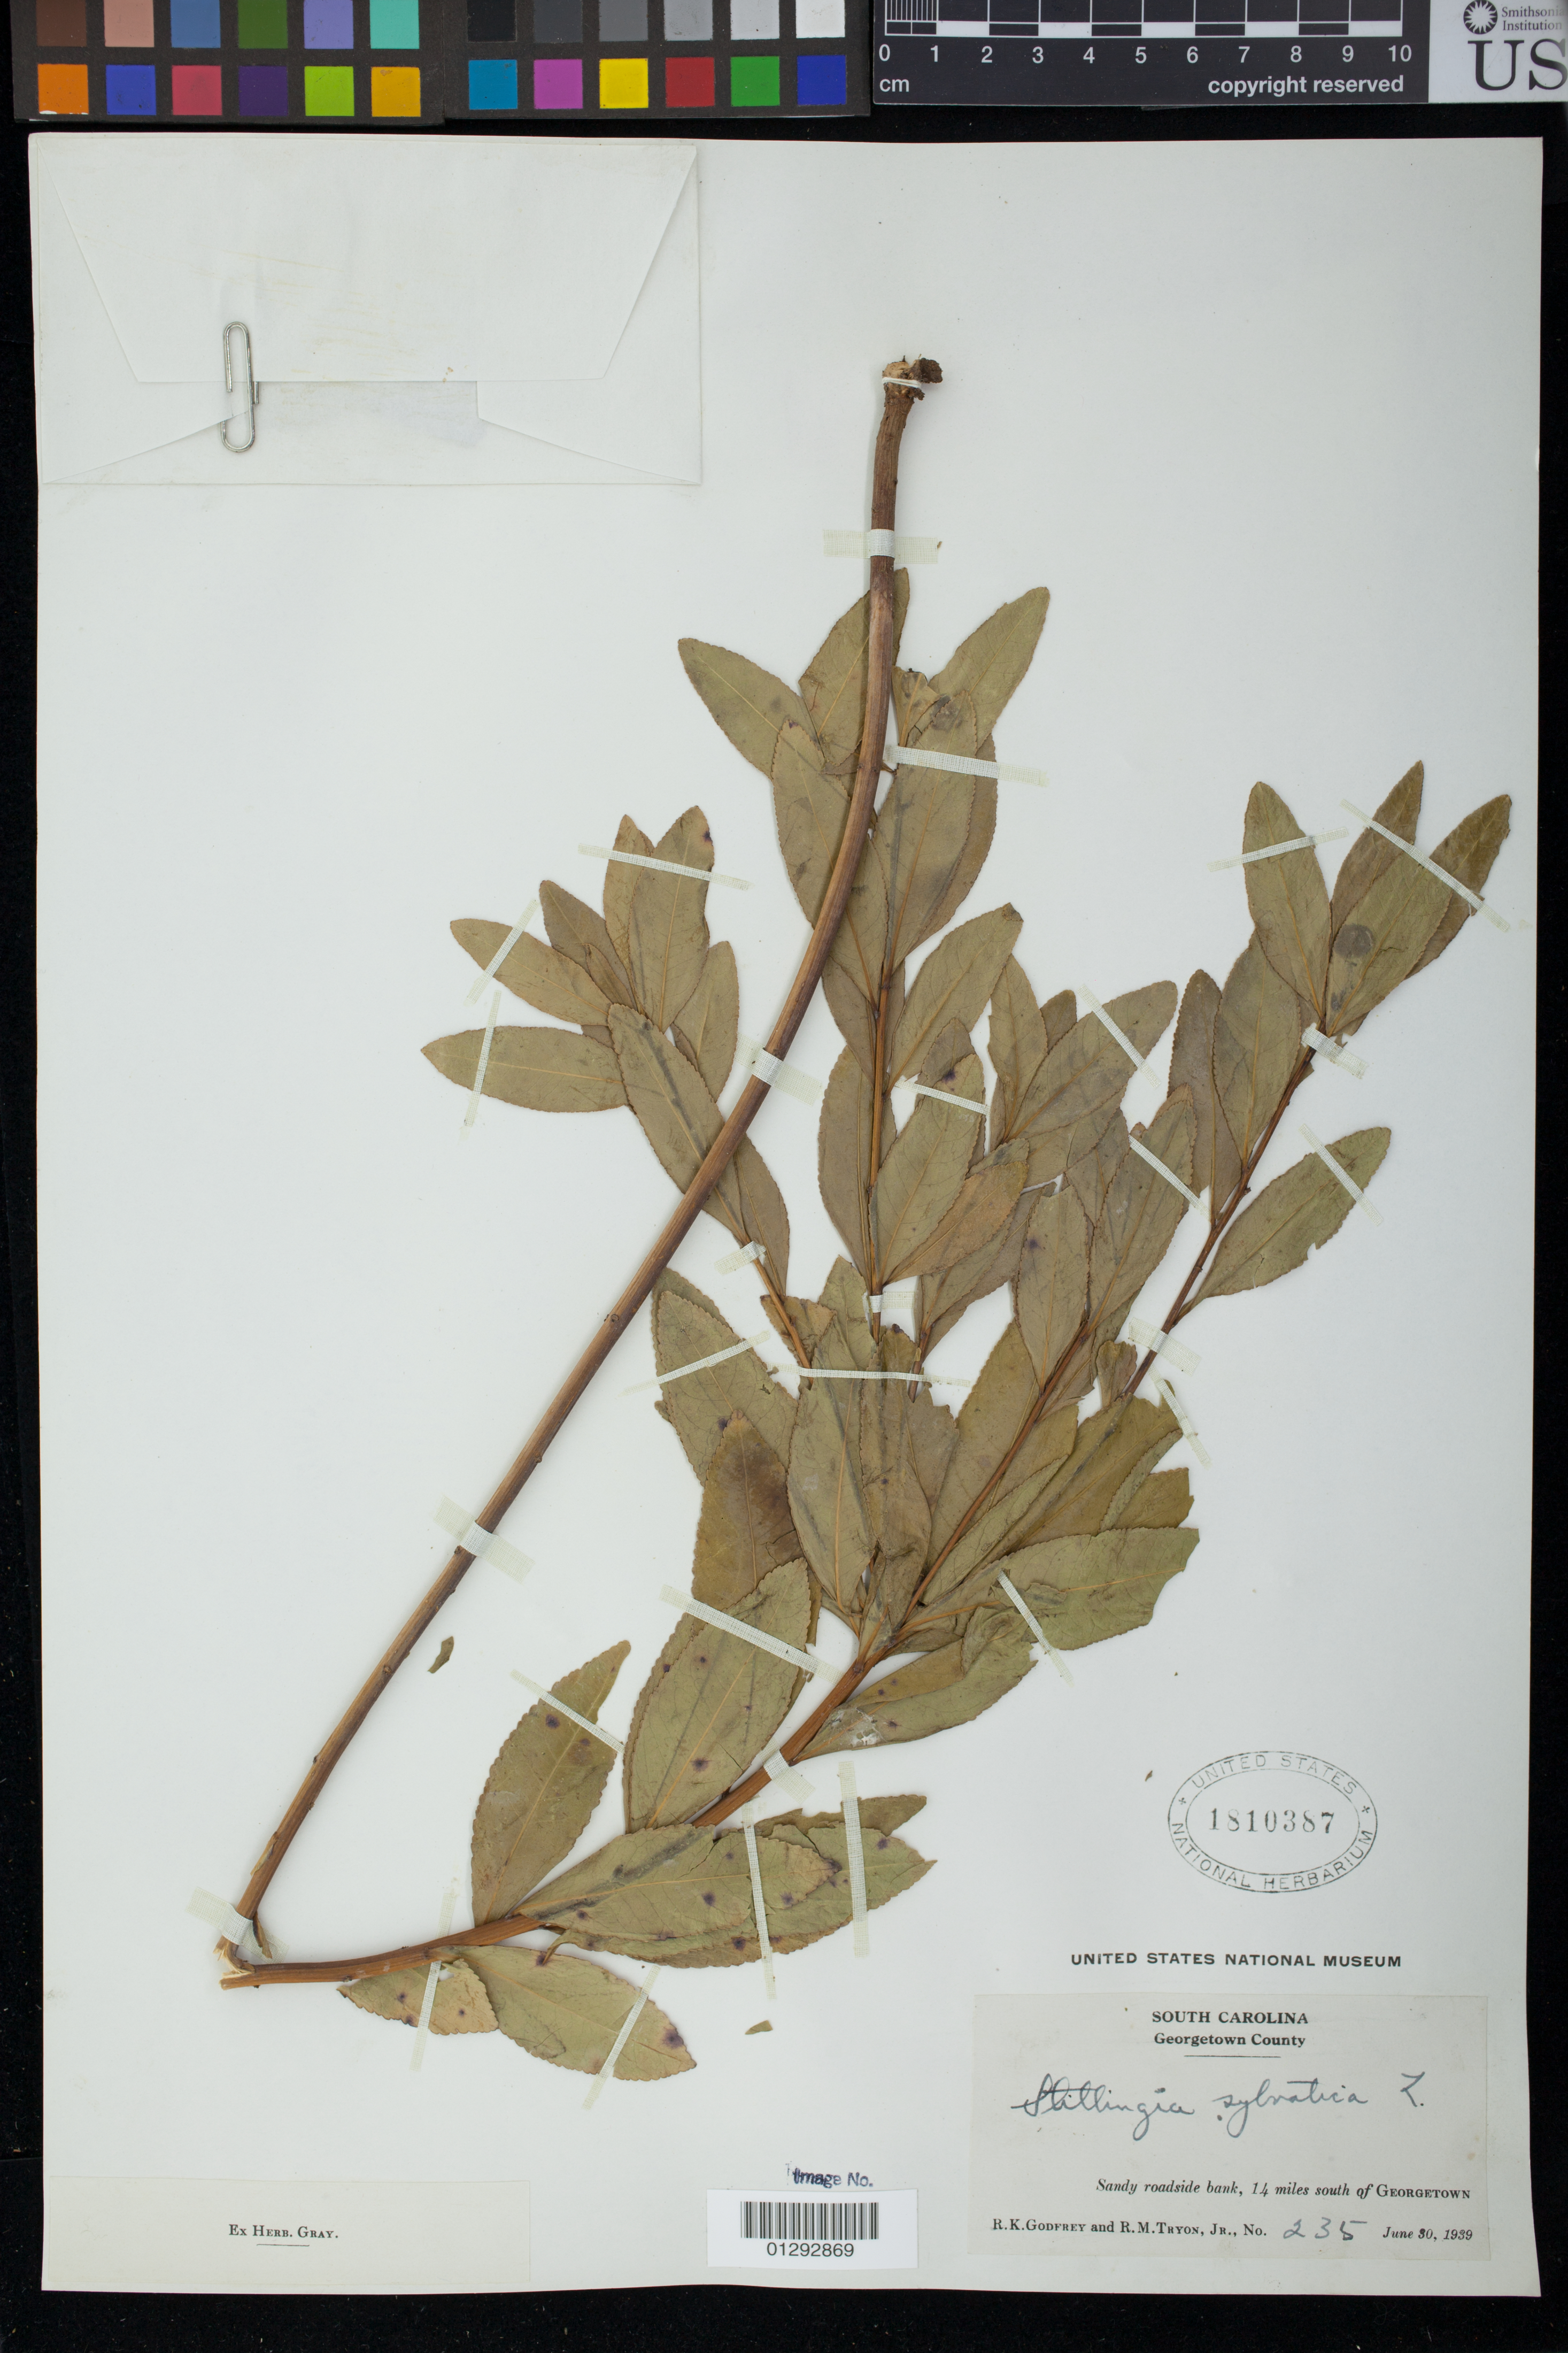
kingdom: Plantae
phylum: Tracheophyta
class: Magnoliopsida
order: Malpighiales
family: Euphorbiaceae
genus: Stillingia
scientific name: Stillingia sylvatica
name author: L.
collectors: R. K. Godfrey & R. M. Tryon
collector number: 235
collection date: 1939-06-30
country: United States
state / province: South Carolina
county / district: Georgetown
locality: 14 miles south of Georgetown.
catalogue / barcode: US 1810387